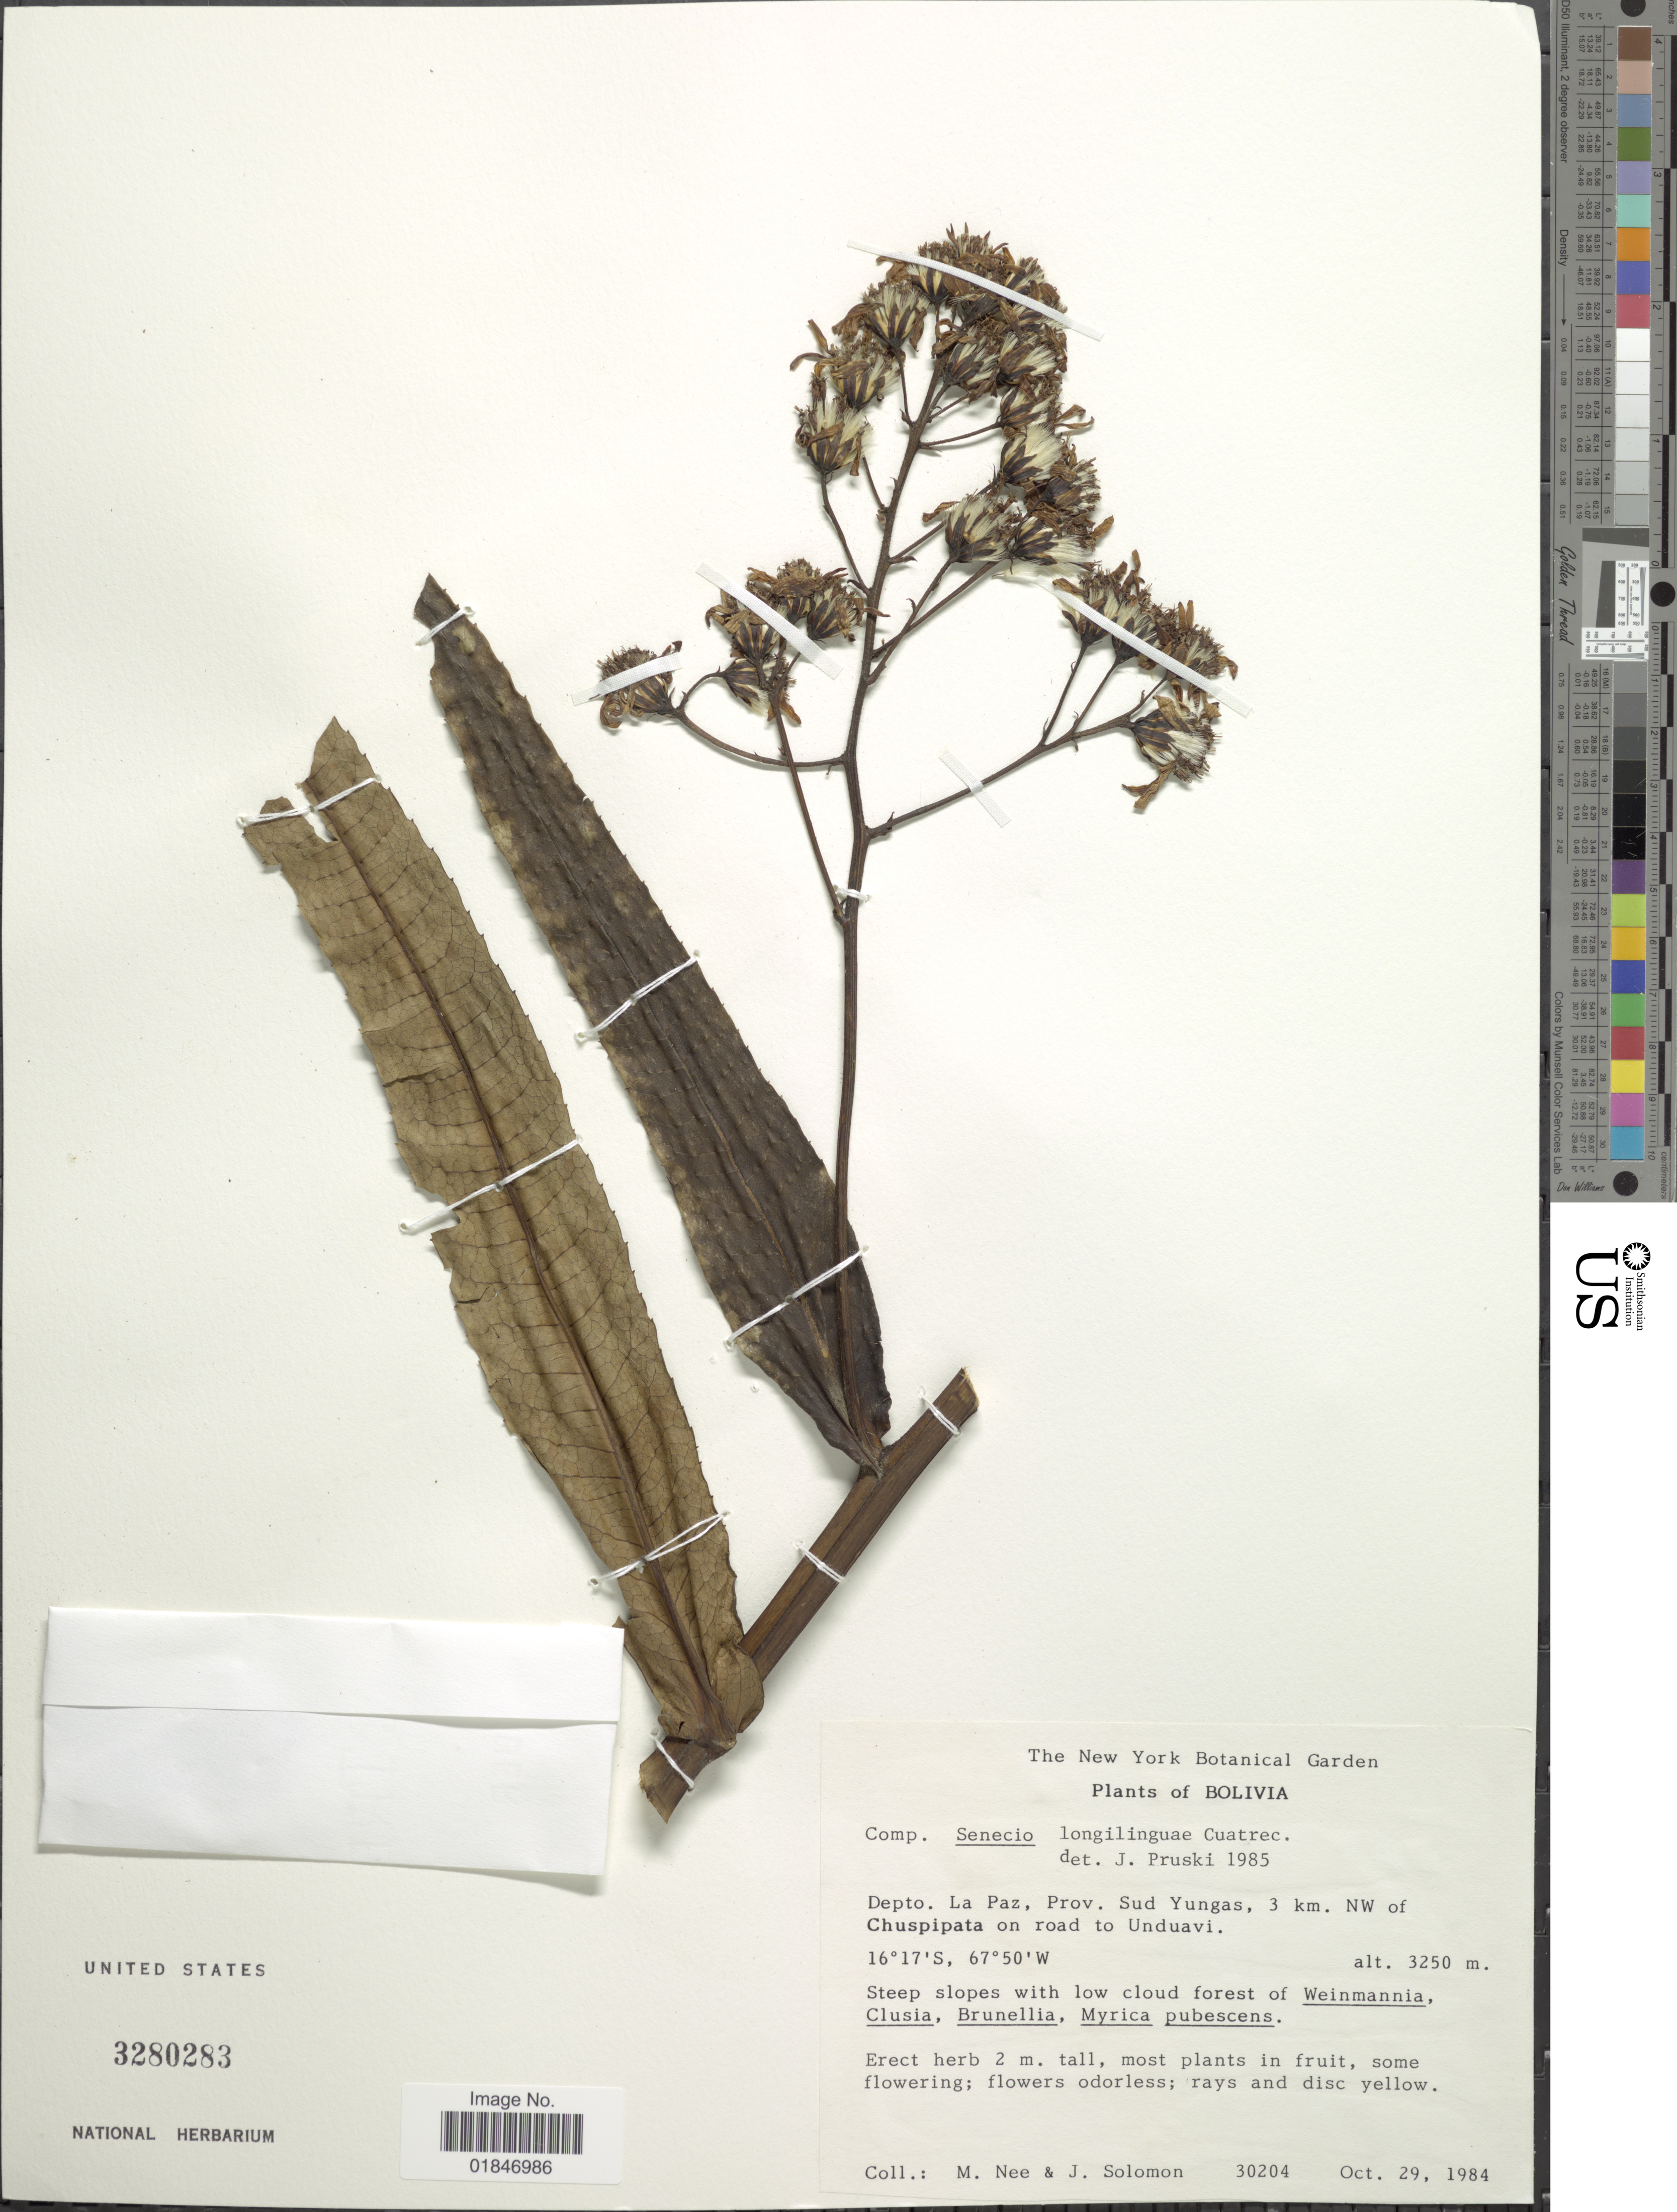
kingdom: Plantae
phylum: Tracheophyta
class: Magnoliopsida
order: Asterales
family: Asteraceae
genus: Dendrophorbium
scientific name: Dendrophorbium longilinguae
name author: (Cuatrec.) C. Jeffrey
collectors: M. Nee & J. Solomon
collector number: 30204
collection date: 1984-10-29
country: Bolivia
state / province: La Paz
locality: Depto. La Paz. Prov. Sud Yungas, 3 km. NW of Chuspipata on road ti Unduavi.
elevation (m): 3250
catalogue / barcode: US 3280283